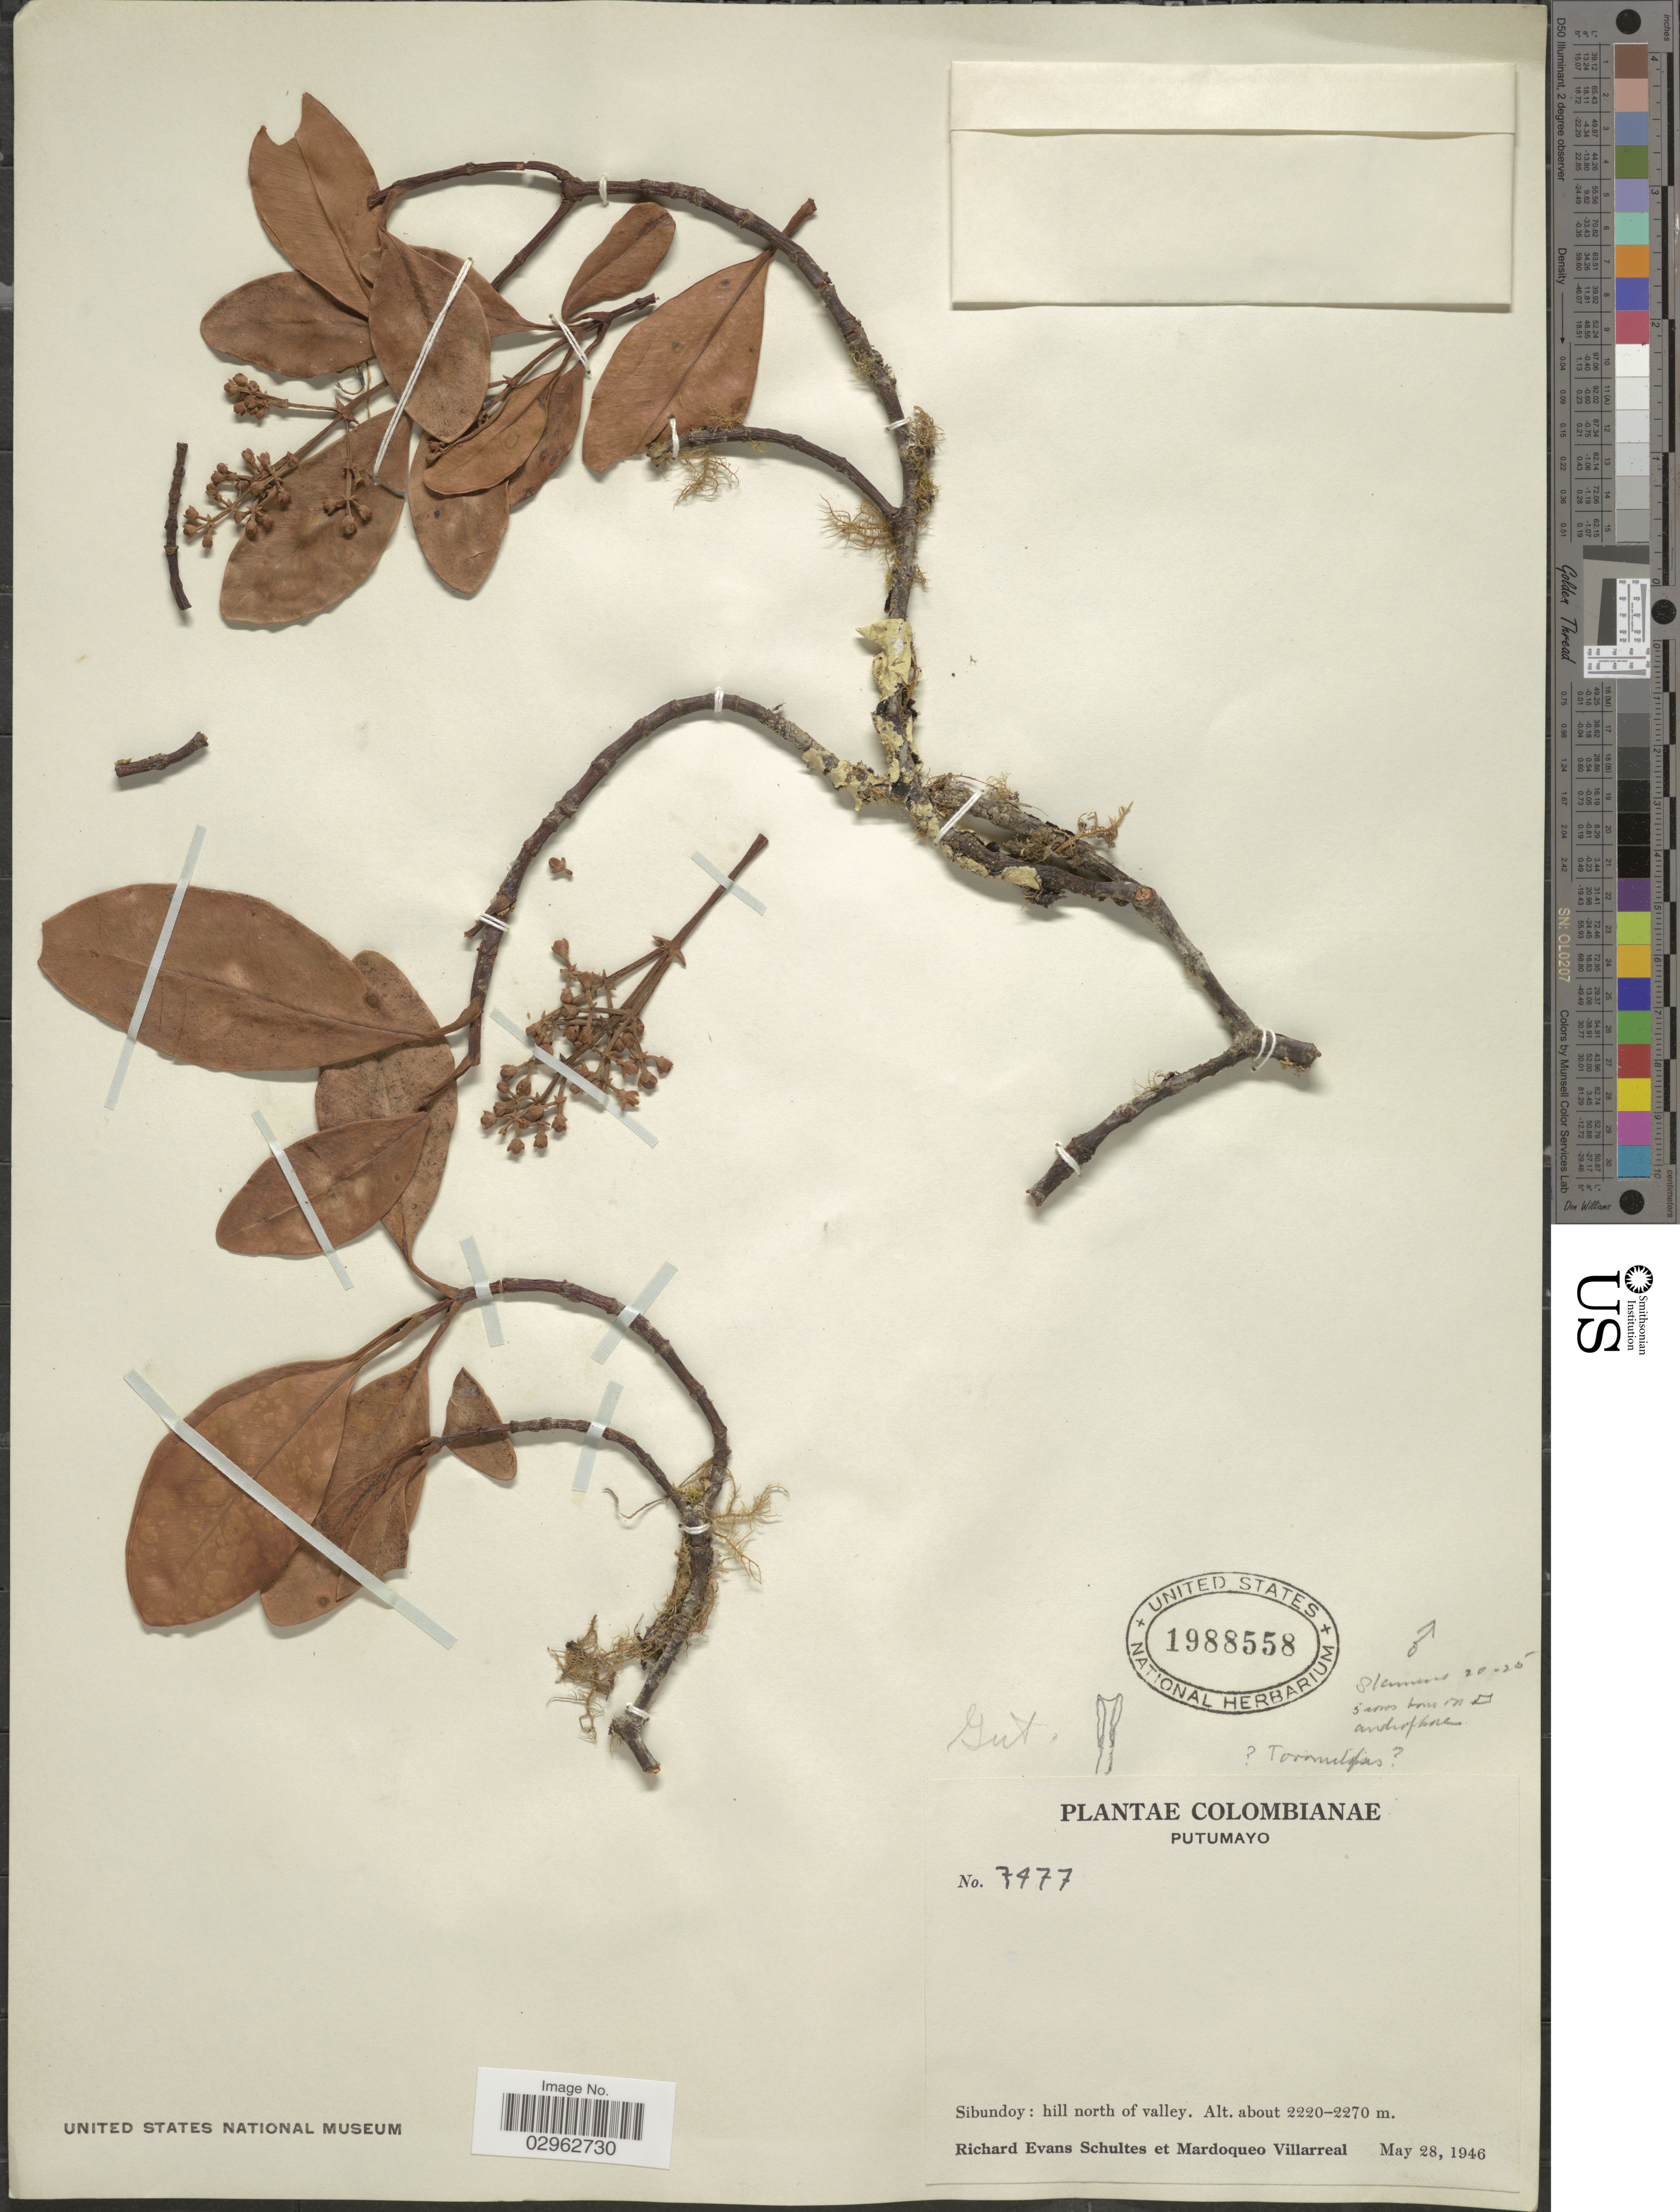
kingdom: Plantae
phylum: Tracheophyta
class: Magnoliopsida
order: Malpighiales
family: Clusiaceae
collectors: R. E. Schultes & M. Villarreal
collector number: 7477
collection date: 1946-05-28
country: Colombia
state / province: Putumayo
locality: Sibundoy: hill north of valley.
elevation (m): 2220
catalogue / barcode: US 1988558